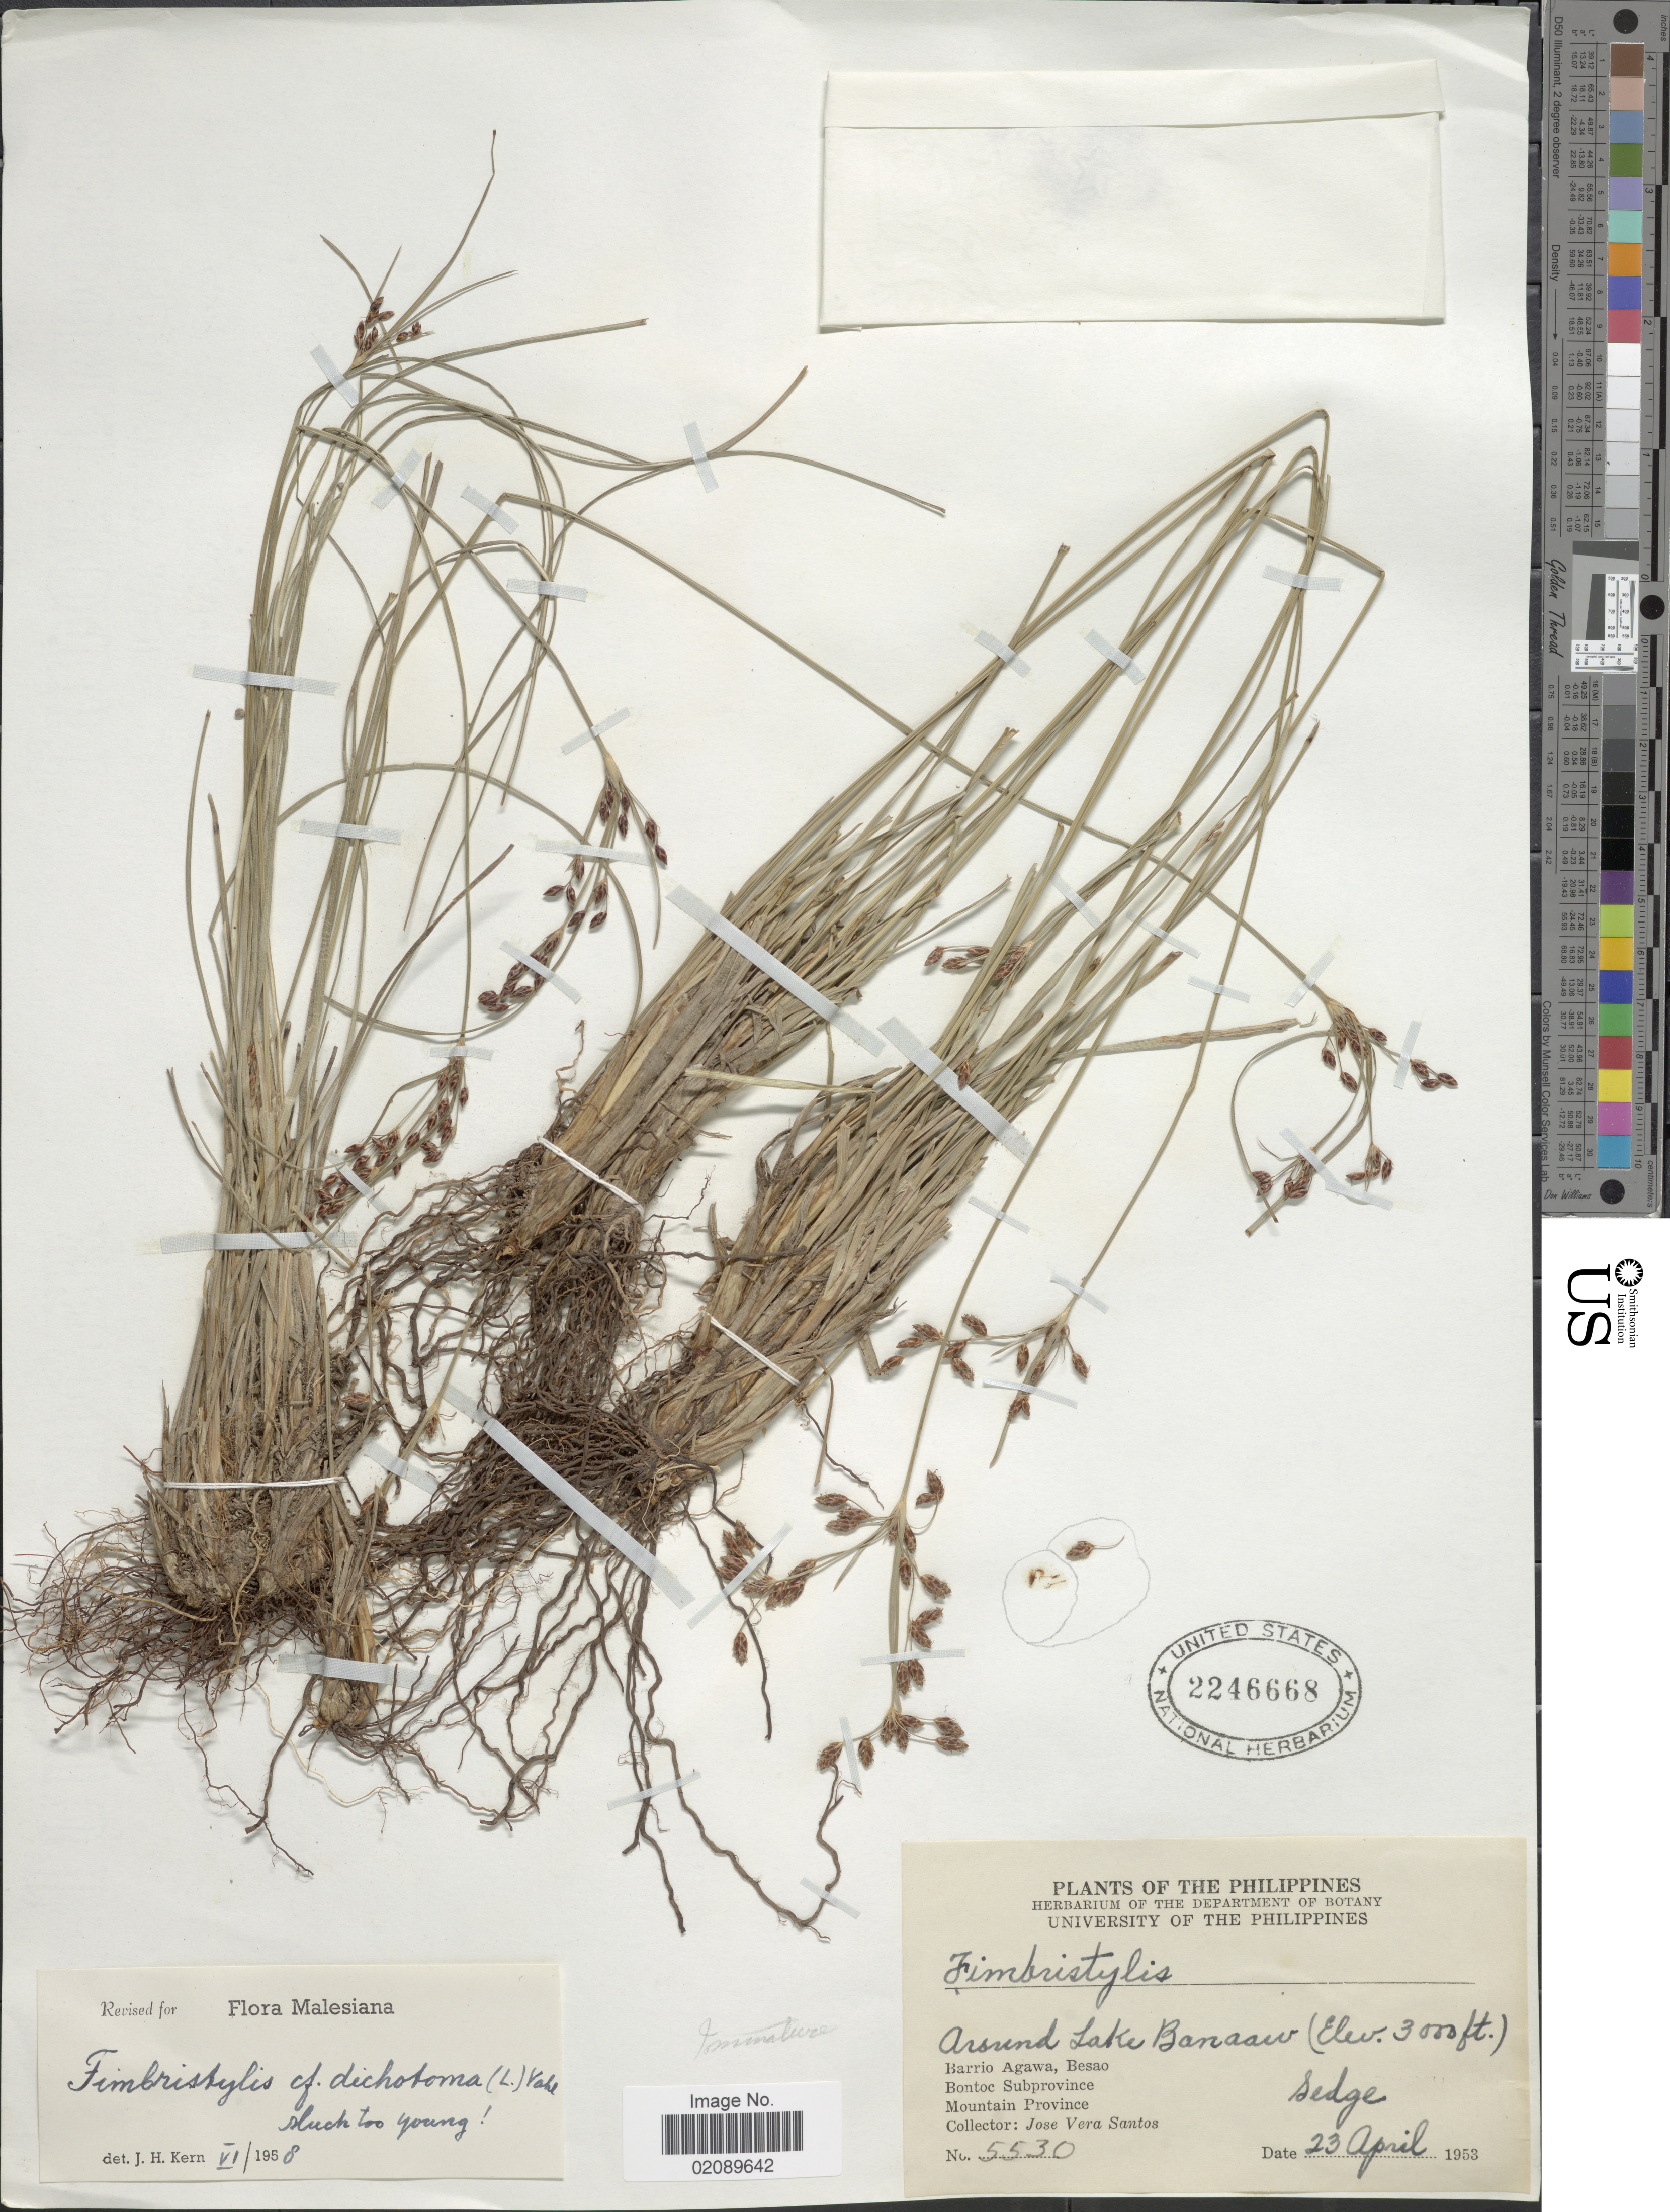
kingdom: Plantae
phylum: Tracheophyta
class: Liliopsida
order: Poales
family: Cyperaceae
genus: Fimbristylis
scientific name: Fimbristylis dichotoma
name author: (L.) Vahl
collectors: J. Santos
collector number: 5530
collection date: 1953-04-23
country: Philippines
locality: Around Lake Banaaw, Barrio Agawa, Besao, Bontoc Subprovince, Mountain Province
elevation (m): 914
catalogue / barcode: US 2246668